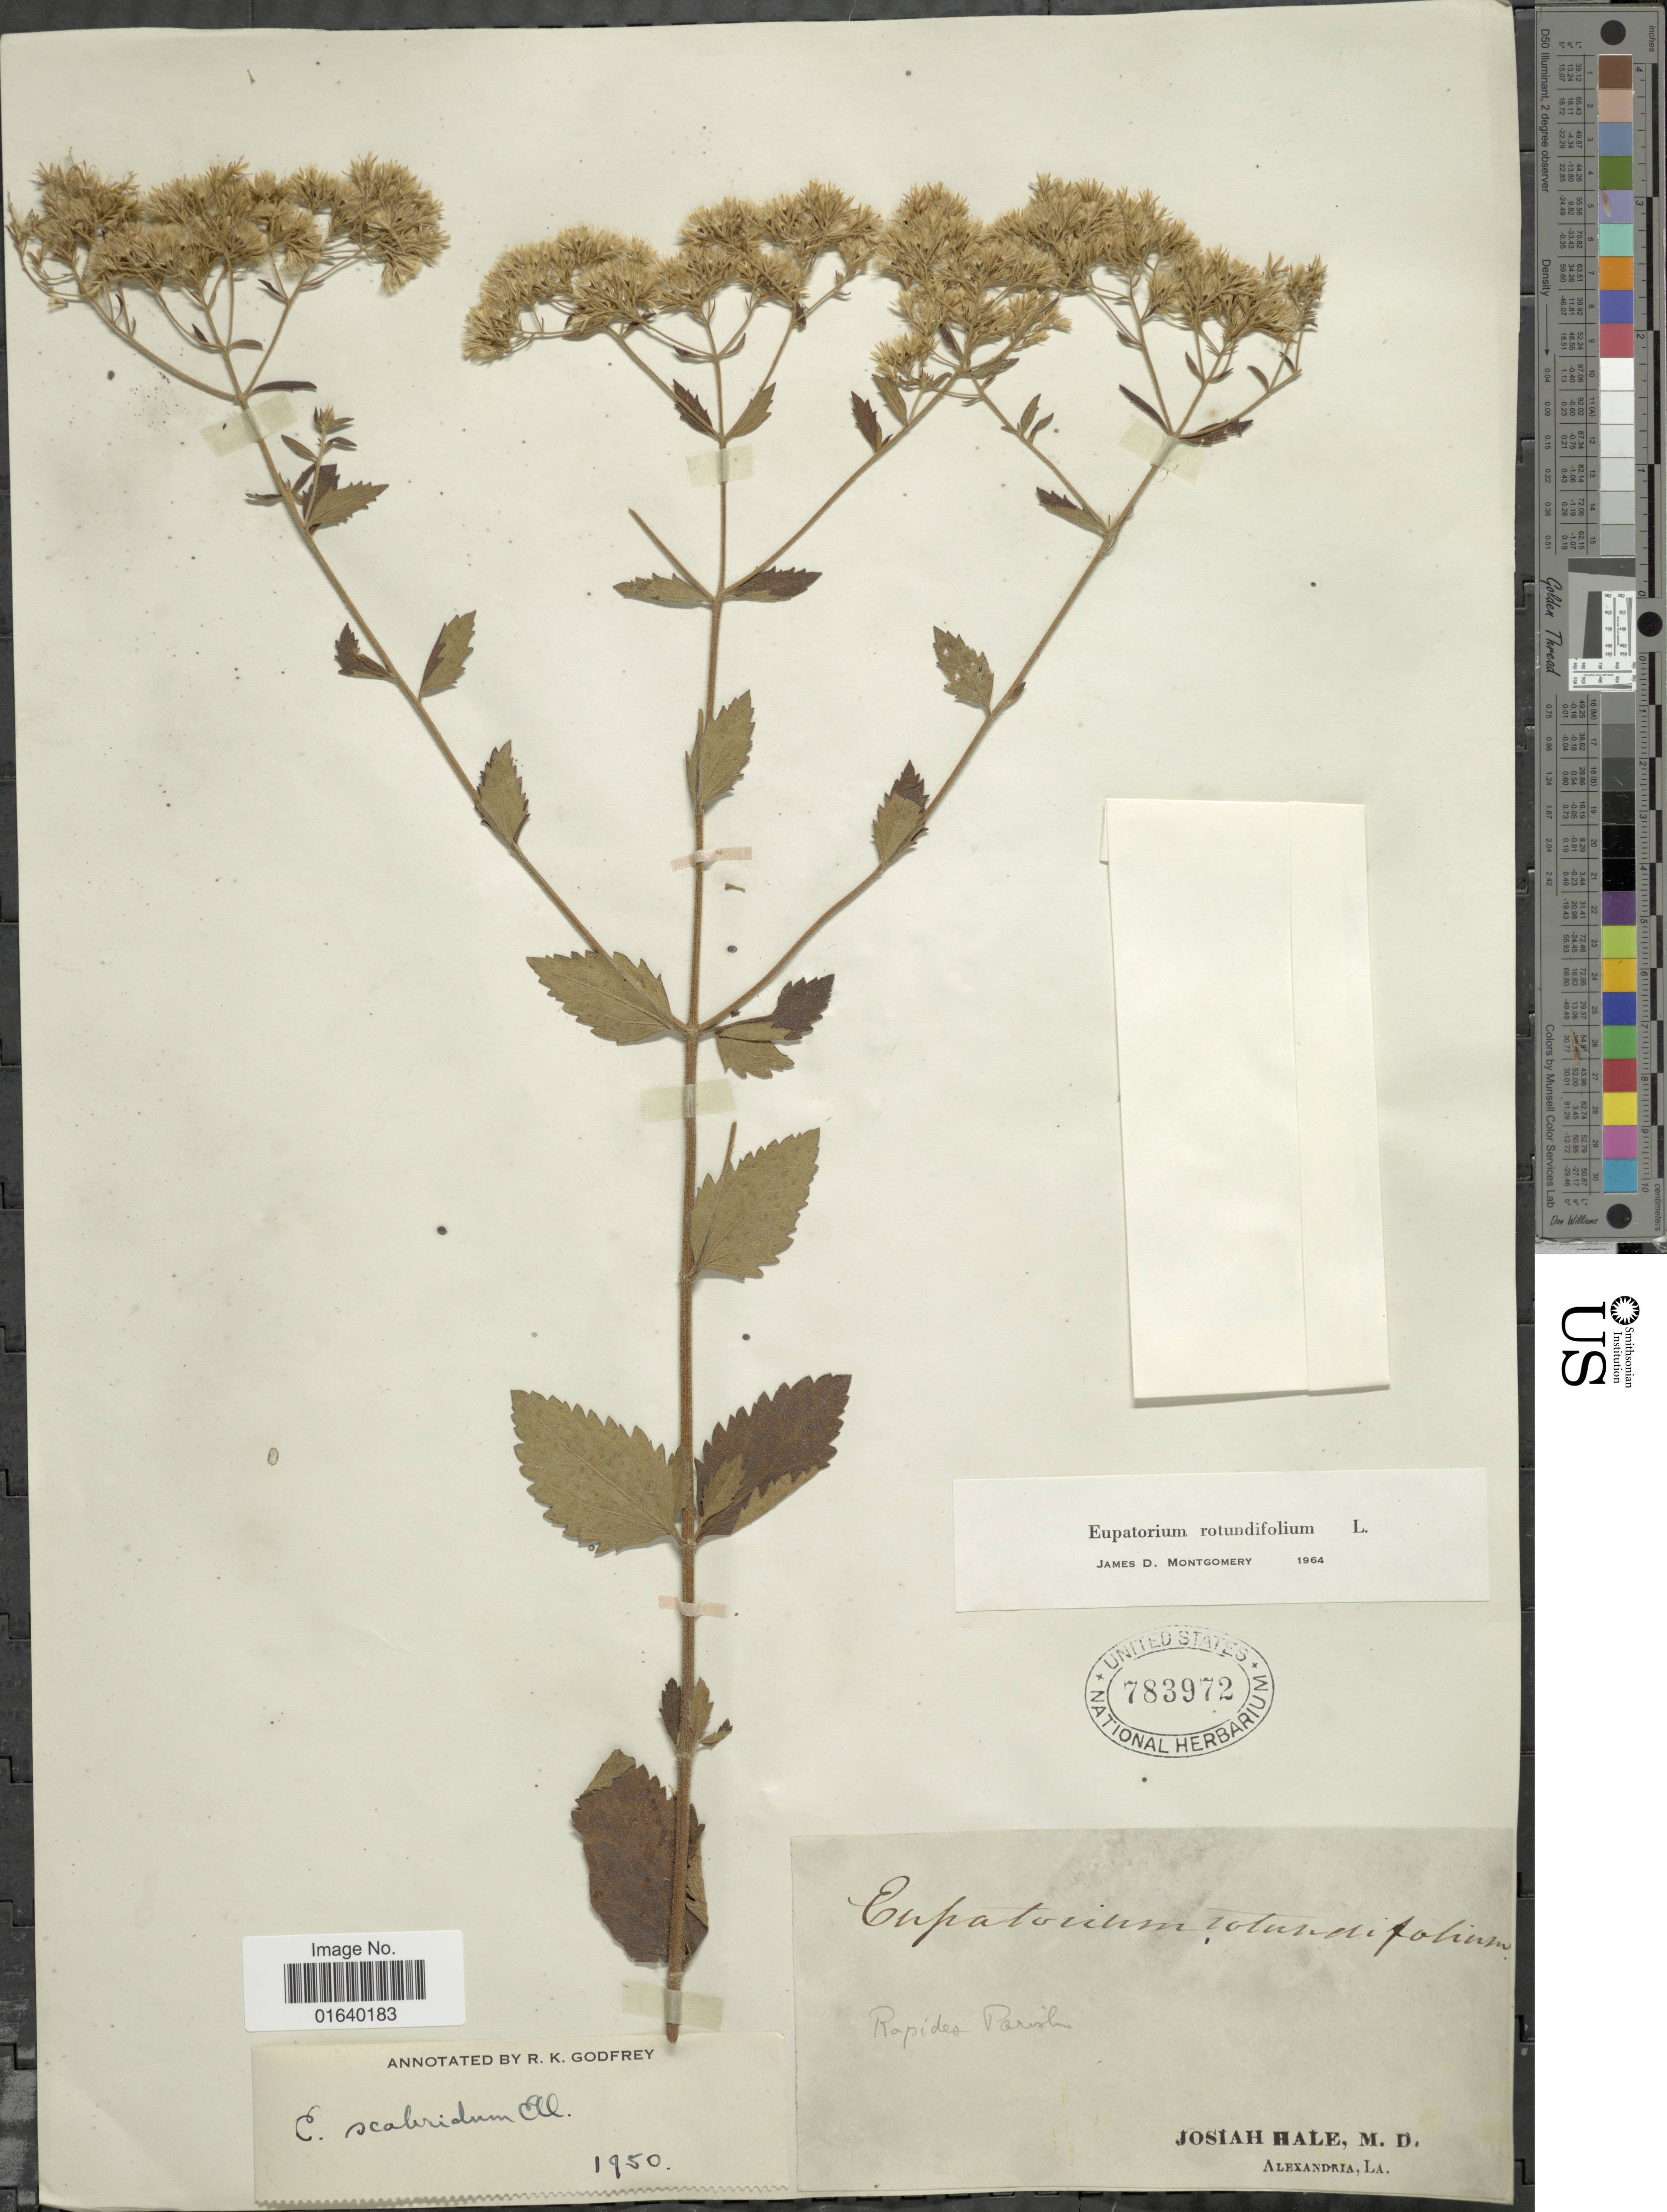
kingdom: Plantae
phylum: Tracheophyta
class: Magnoliopsida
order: Asterales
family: Asteraceae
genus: Eupatorium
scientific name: Eupatorium rotundifolium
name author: L.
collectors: J. Hale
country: United States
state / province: Louisiana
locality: Raoides Parish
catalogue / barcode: US 783972